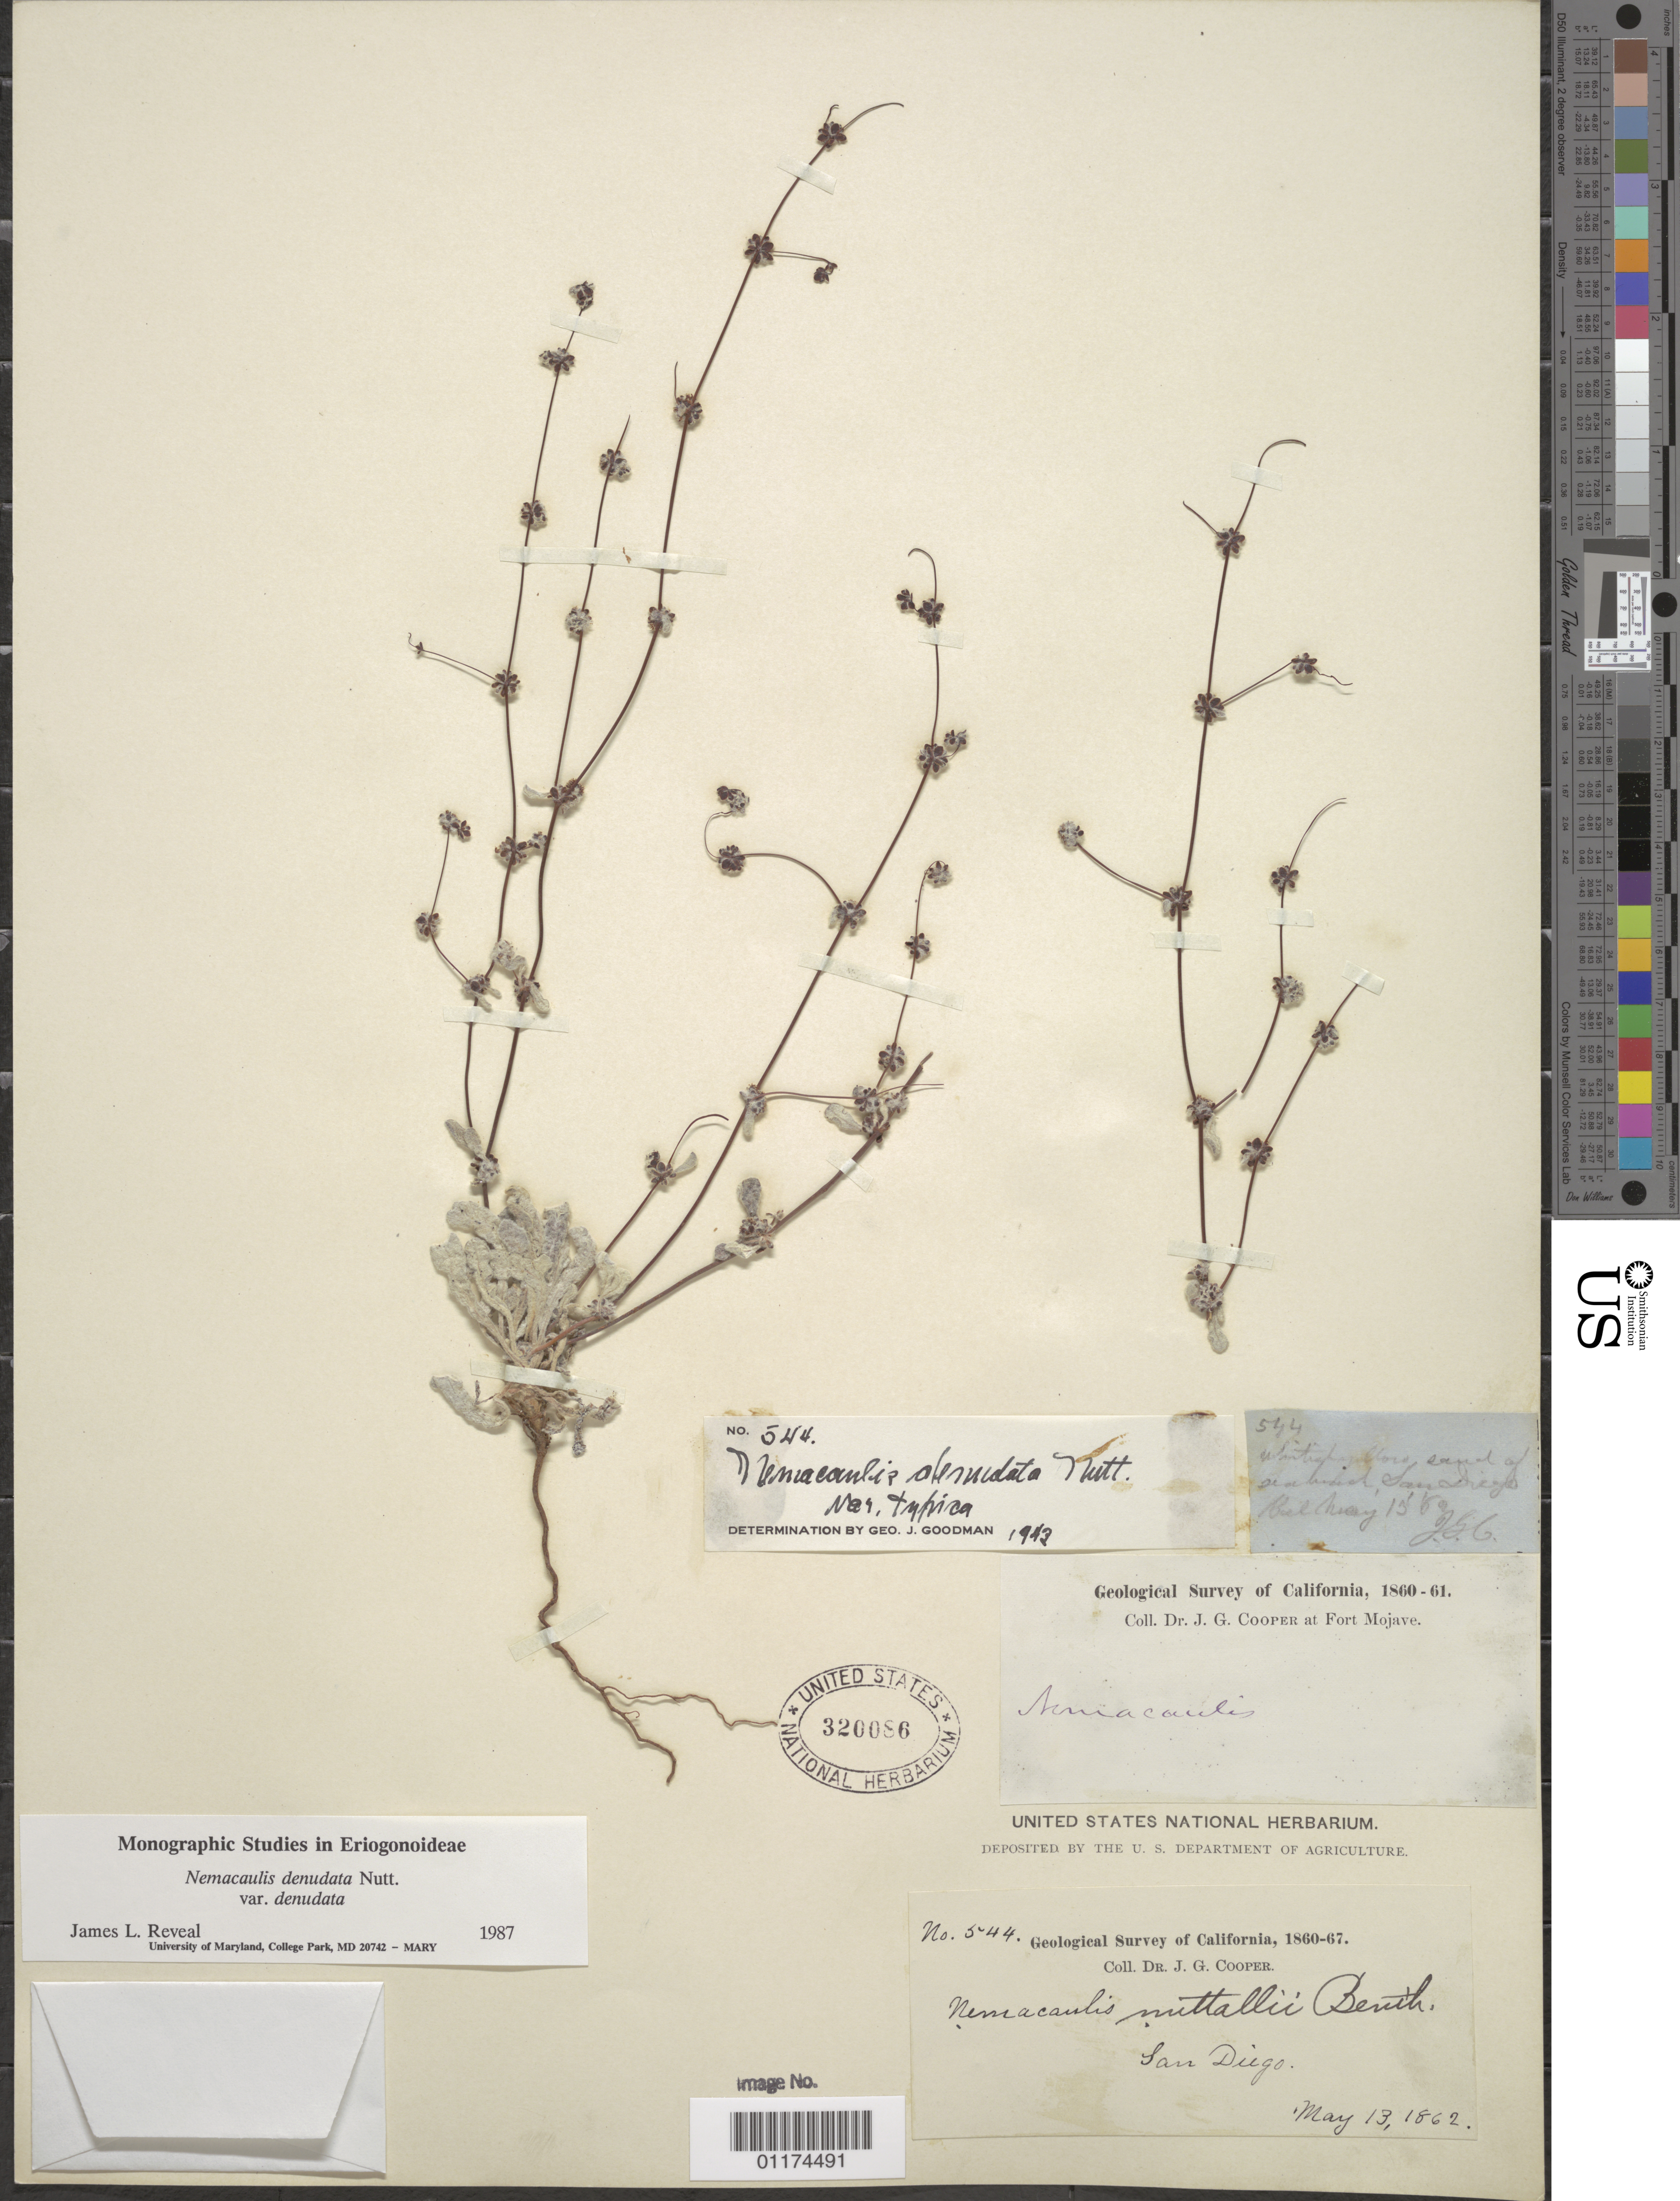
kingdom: Plantae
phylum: Tracheophyta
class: Magnoliopsida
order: Caryophyllales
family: Polygonaceae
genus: Nemacaulis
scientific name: Nemacaulis denudata var. denudata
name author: Nutt.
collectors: J. G. Cooper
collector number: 544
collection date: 1862-05-13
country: United States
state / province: California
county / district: San Diego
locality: San Diego.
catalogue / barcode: US 320086